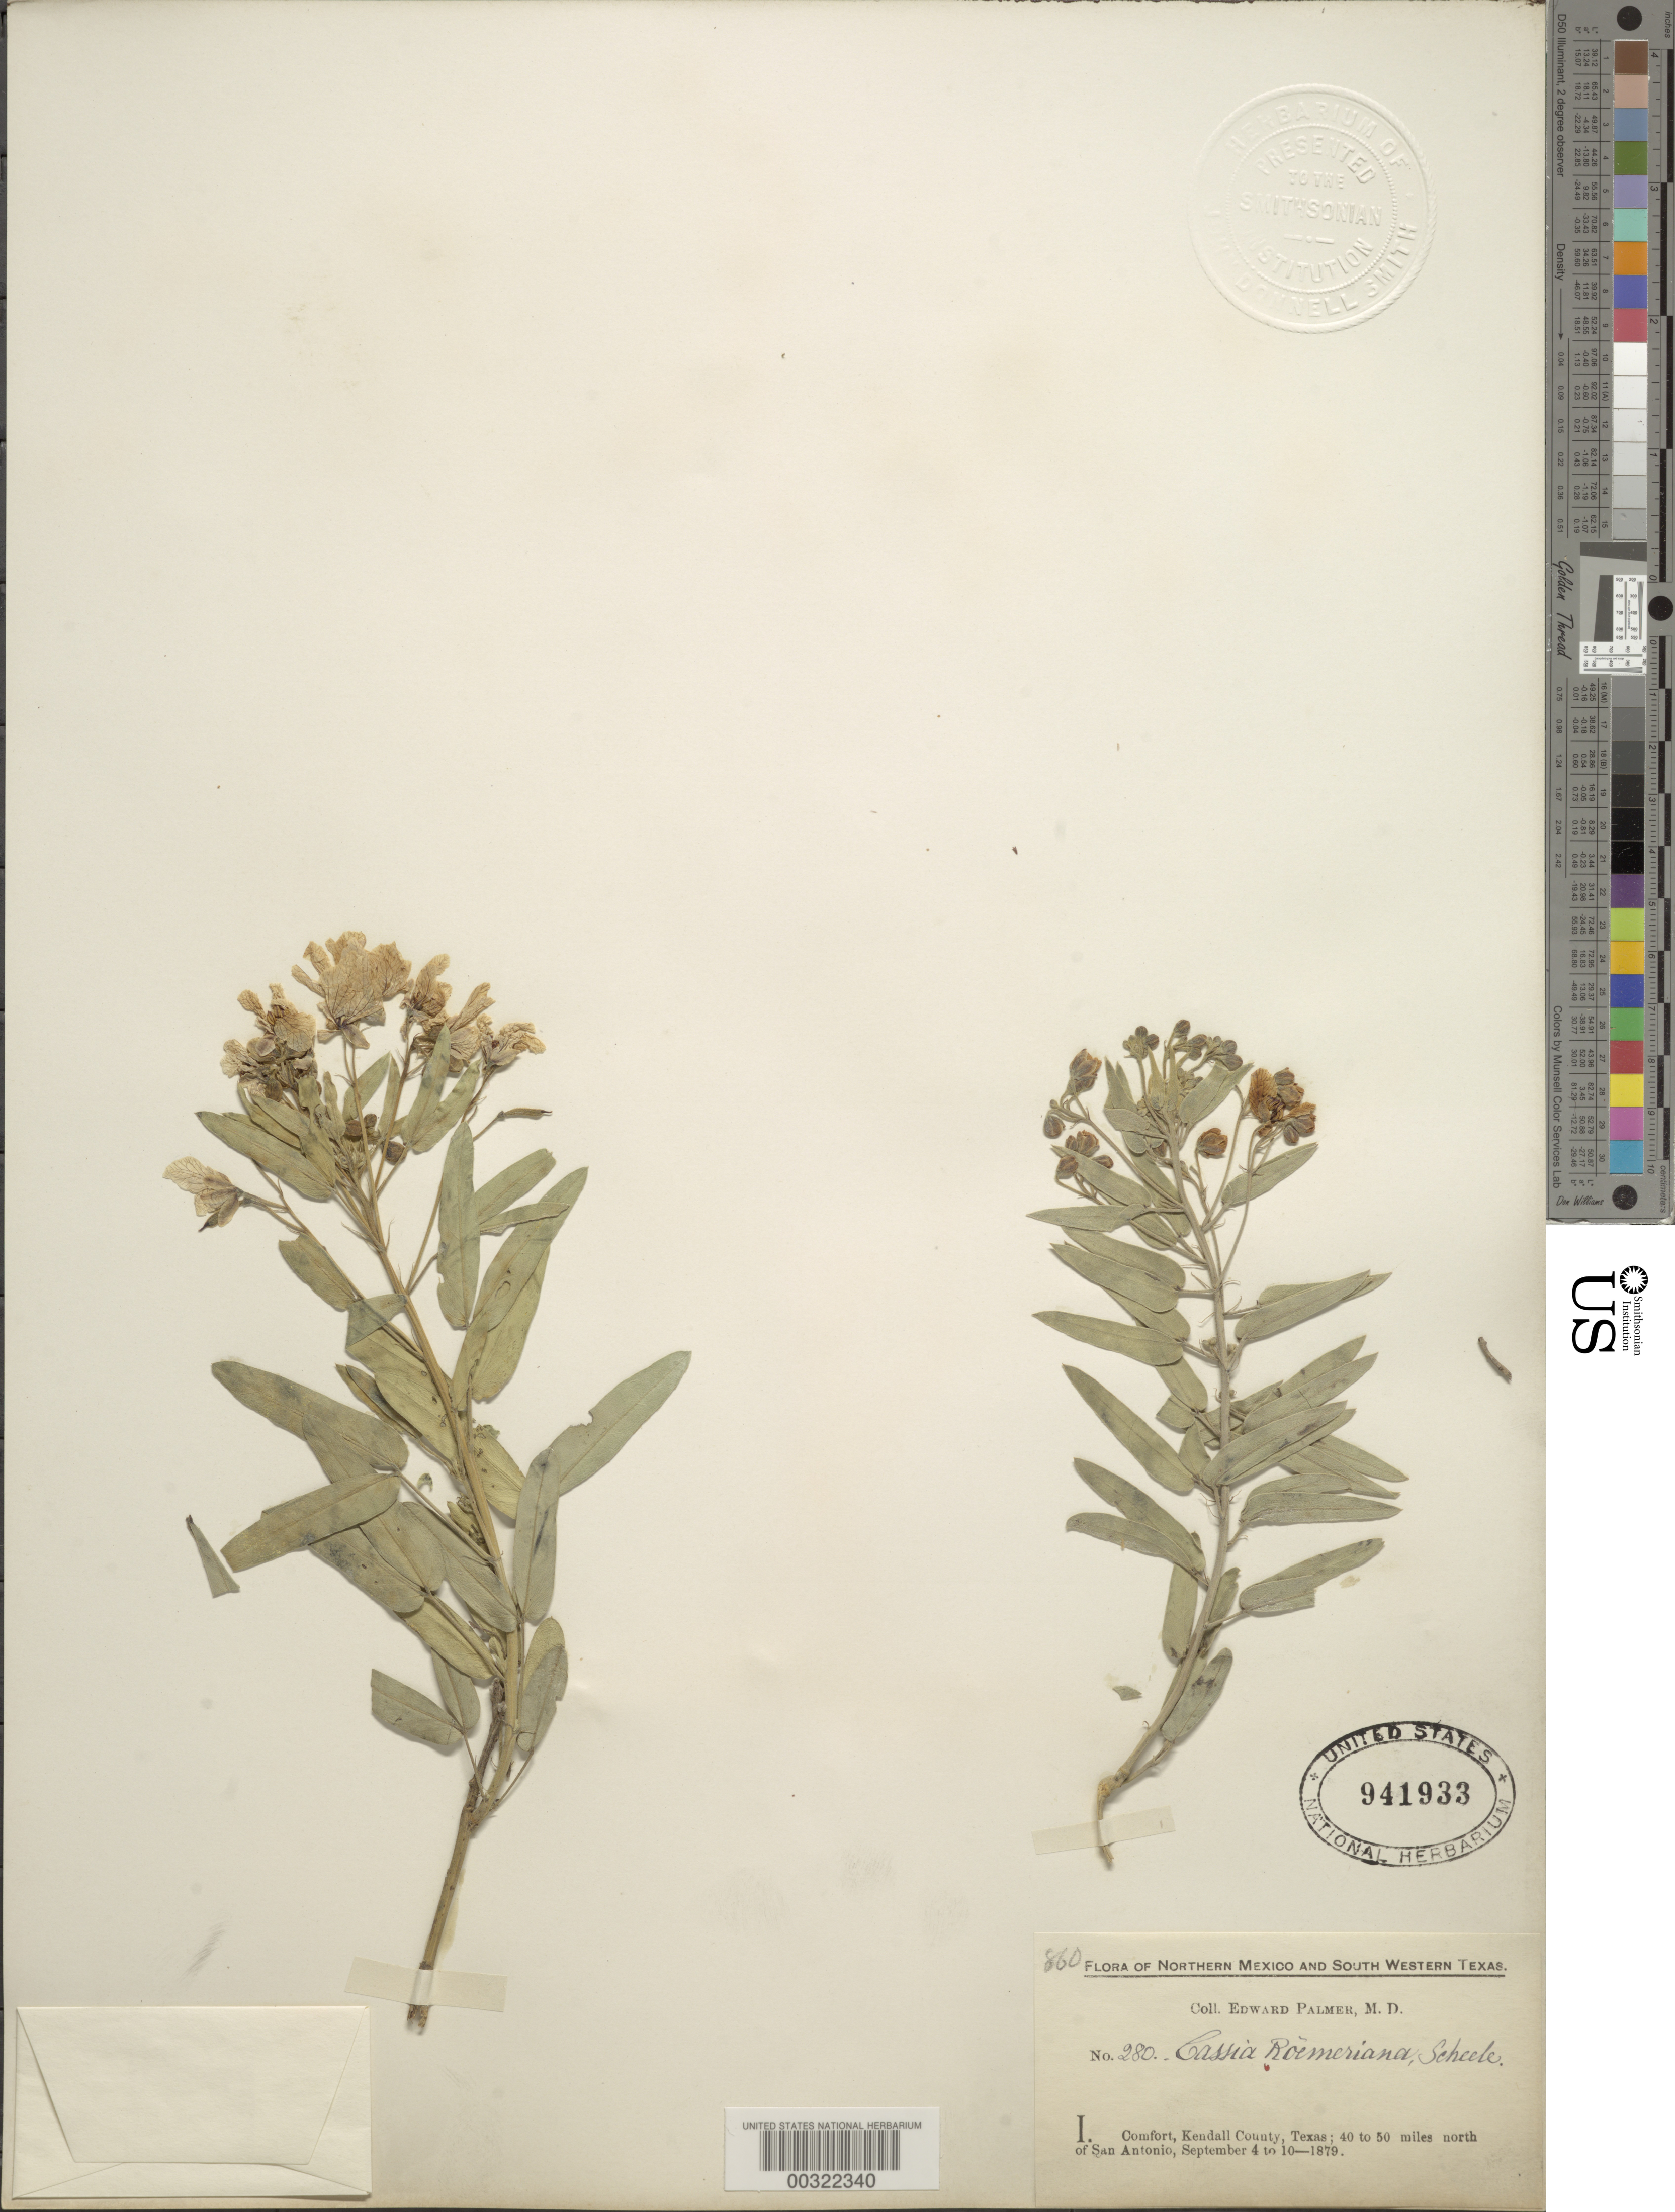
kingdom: Plantae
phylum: Tracheophyta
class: Magnoliopsida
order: Fabales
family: Fabaceae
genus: Senna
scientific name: Senna roemeriana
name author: (Scheele) H.S. Irwin & Barneby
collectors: E. Palmer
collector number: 280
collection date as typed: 04 Sep 1879 to 10 Sep 1879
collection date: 1879-09-04/1879-09-10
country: United States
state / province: Texas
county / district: Kendall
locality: Comfort, 40-50 mi n of san antonio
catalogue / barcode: US 941933